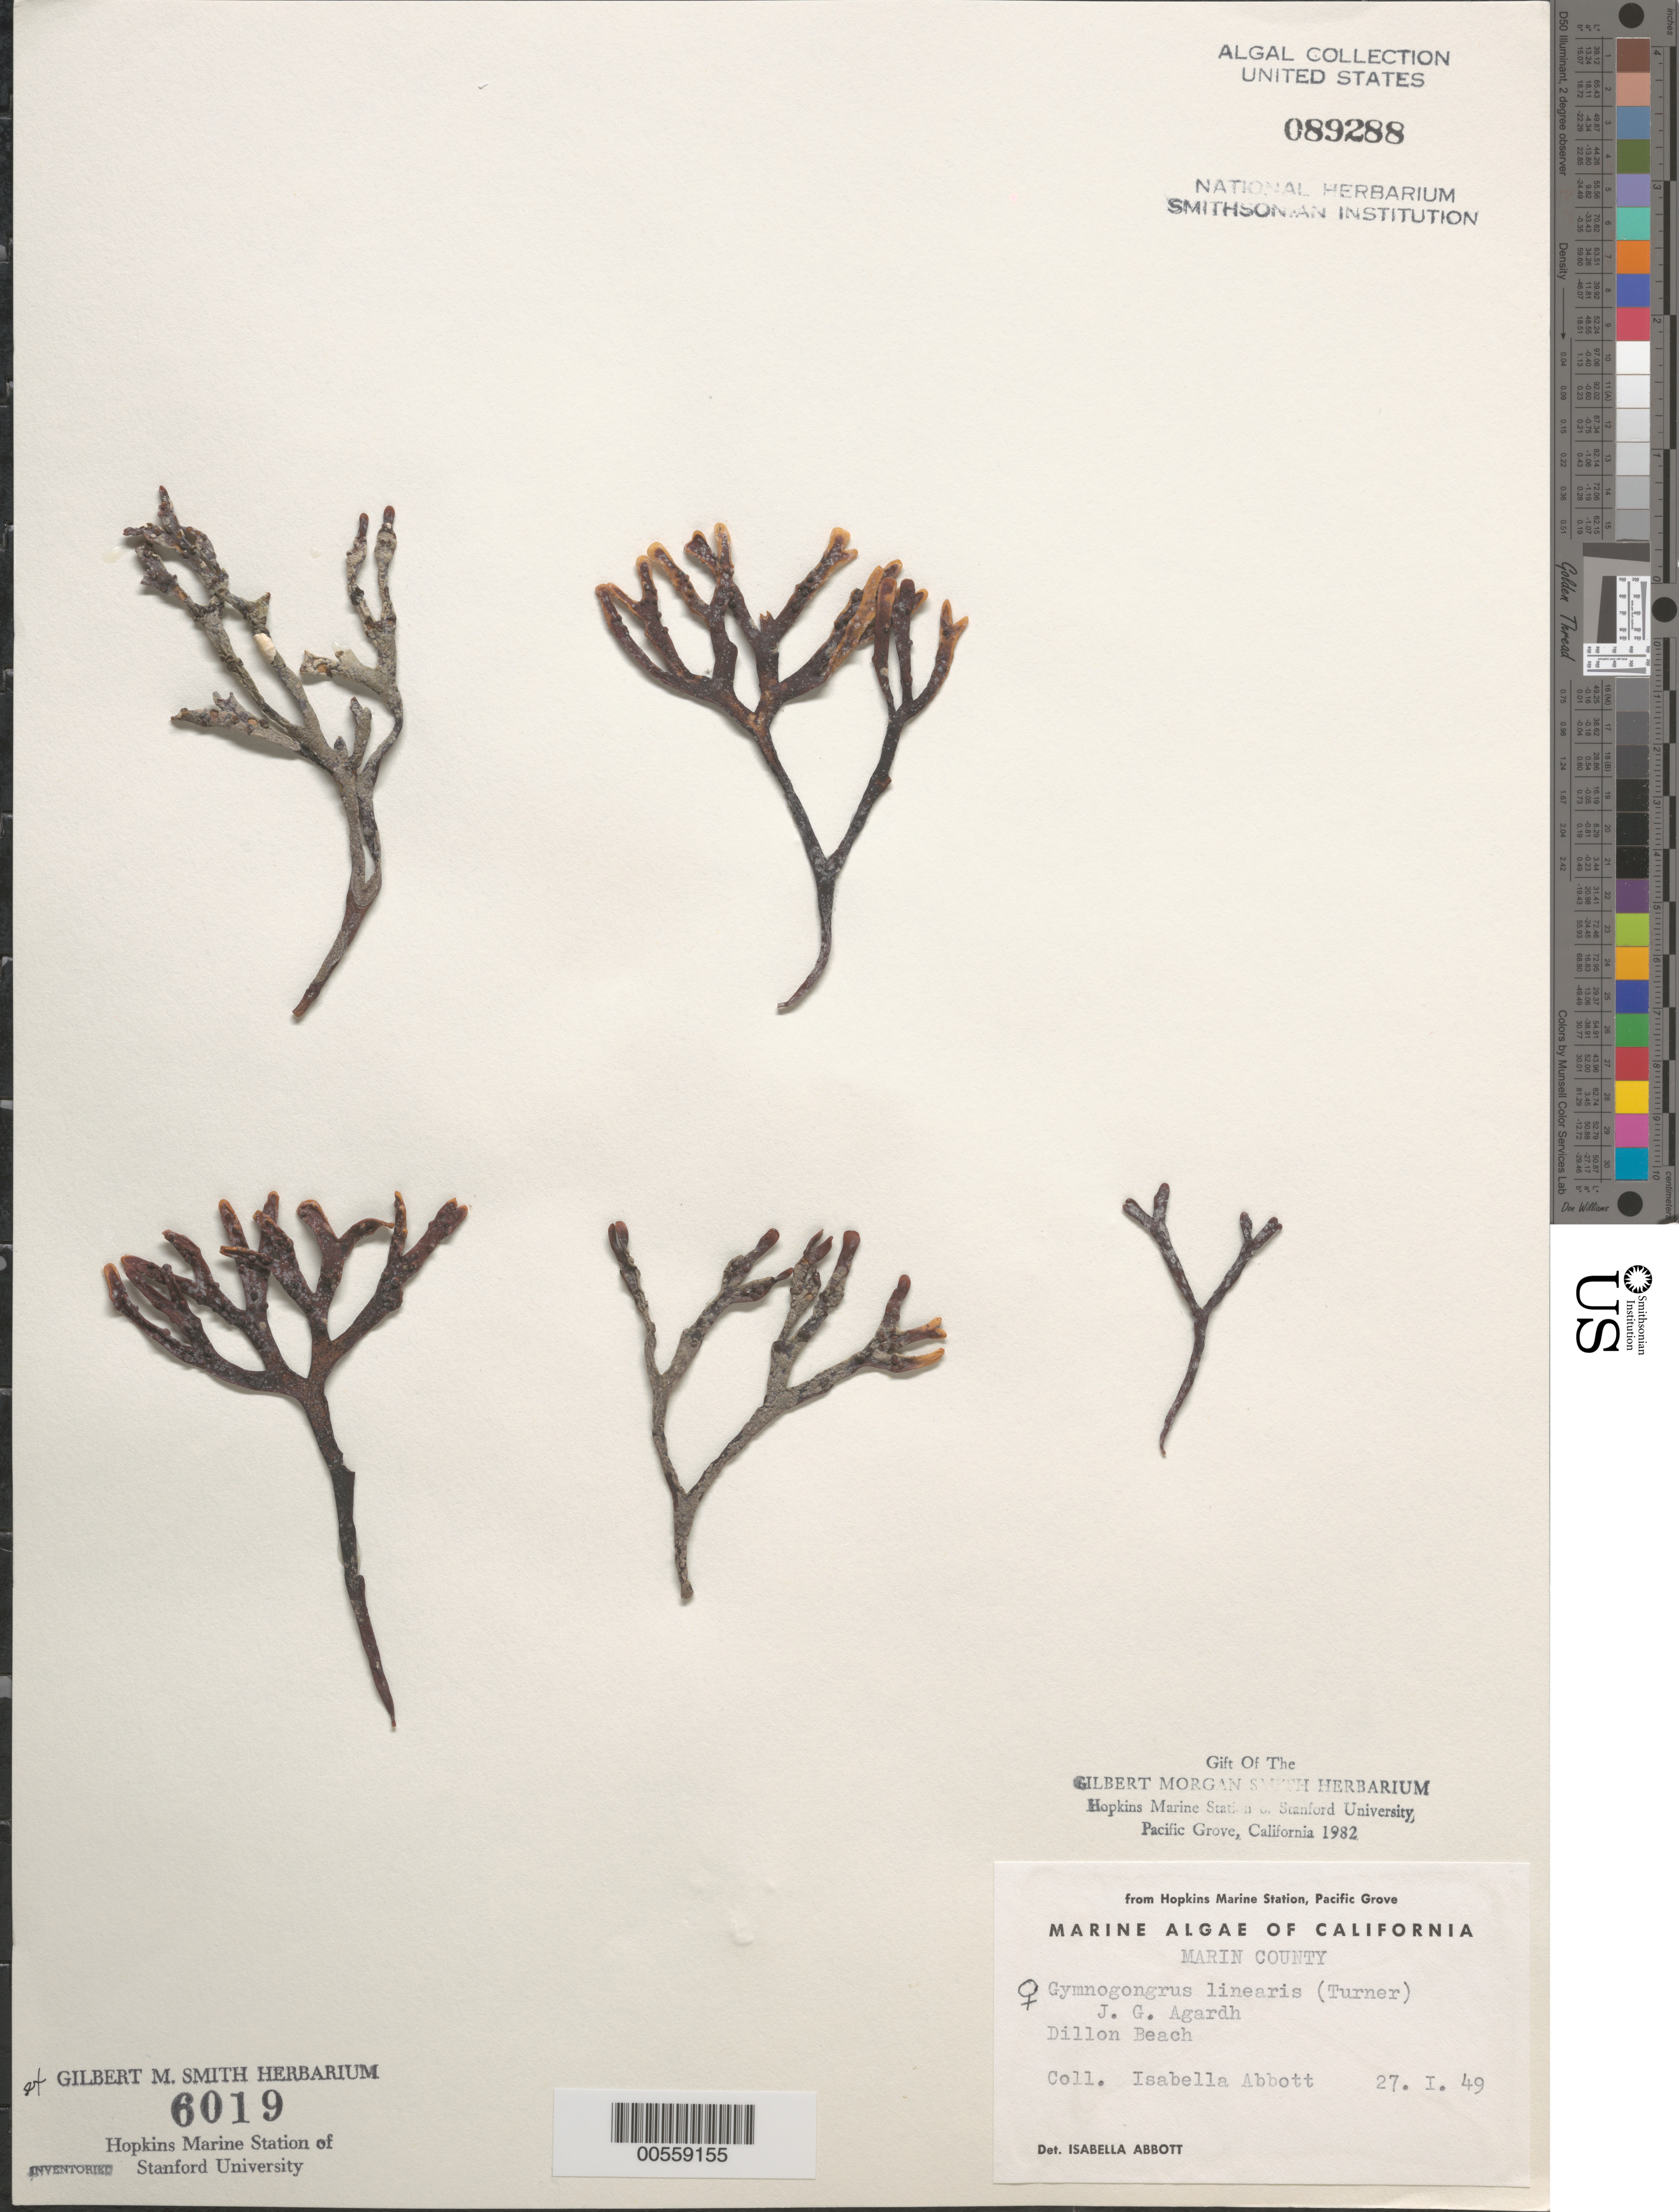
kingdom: Plantae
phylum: Rhodophyta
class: Florideophyceae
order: Gigartinales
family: Phyllophoraceae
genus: Ahnfeltiopsis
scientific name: Ahnfeltiopsis linearis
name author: (C. Agardh) P.C. Silva & DeCew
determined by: Algae name updating Project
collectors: I. A. Abbott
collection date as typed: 27 Jan 1949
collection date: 1949-01-27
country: United States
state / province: California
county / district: Marin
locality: Dillons Beach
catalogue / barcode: US 89288